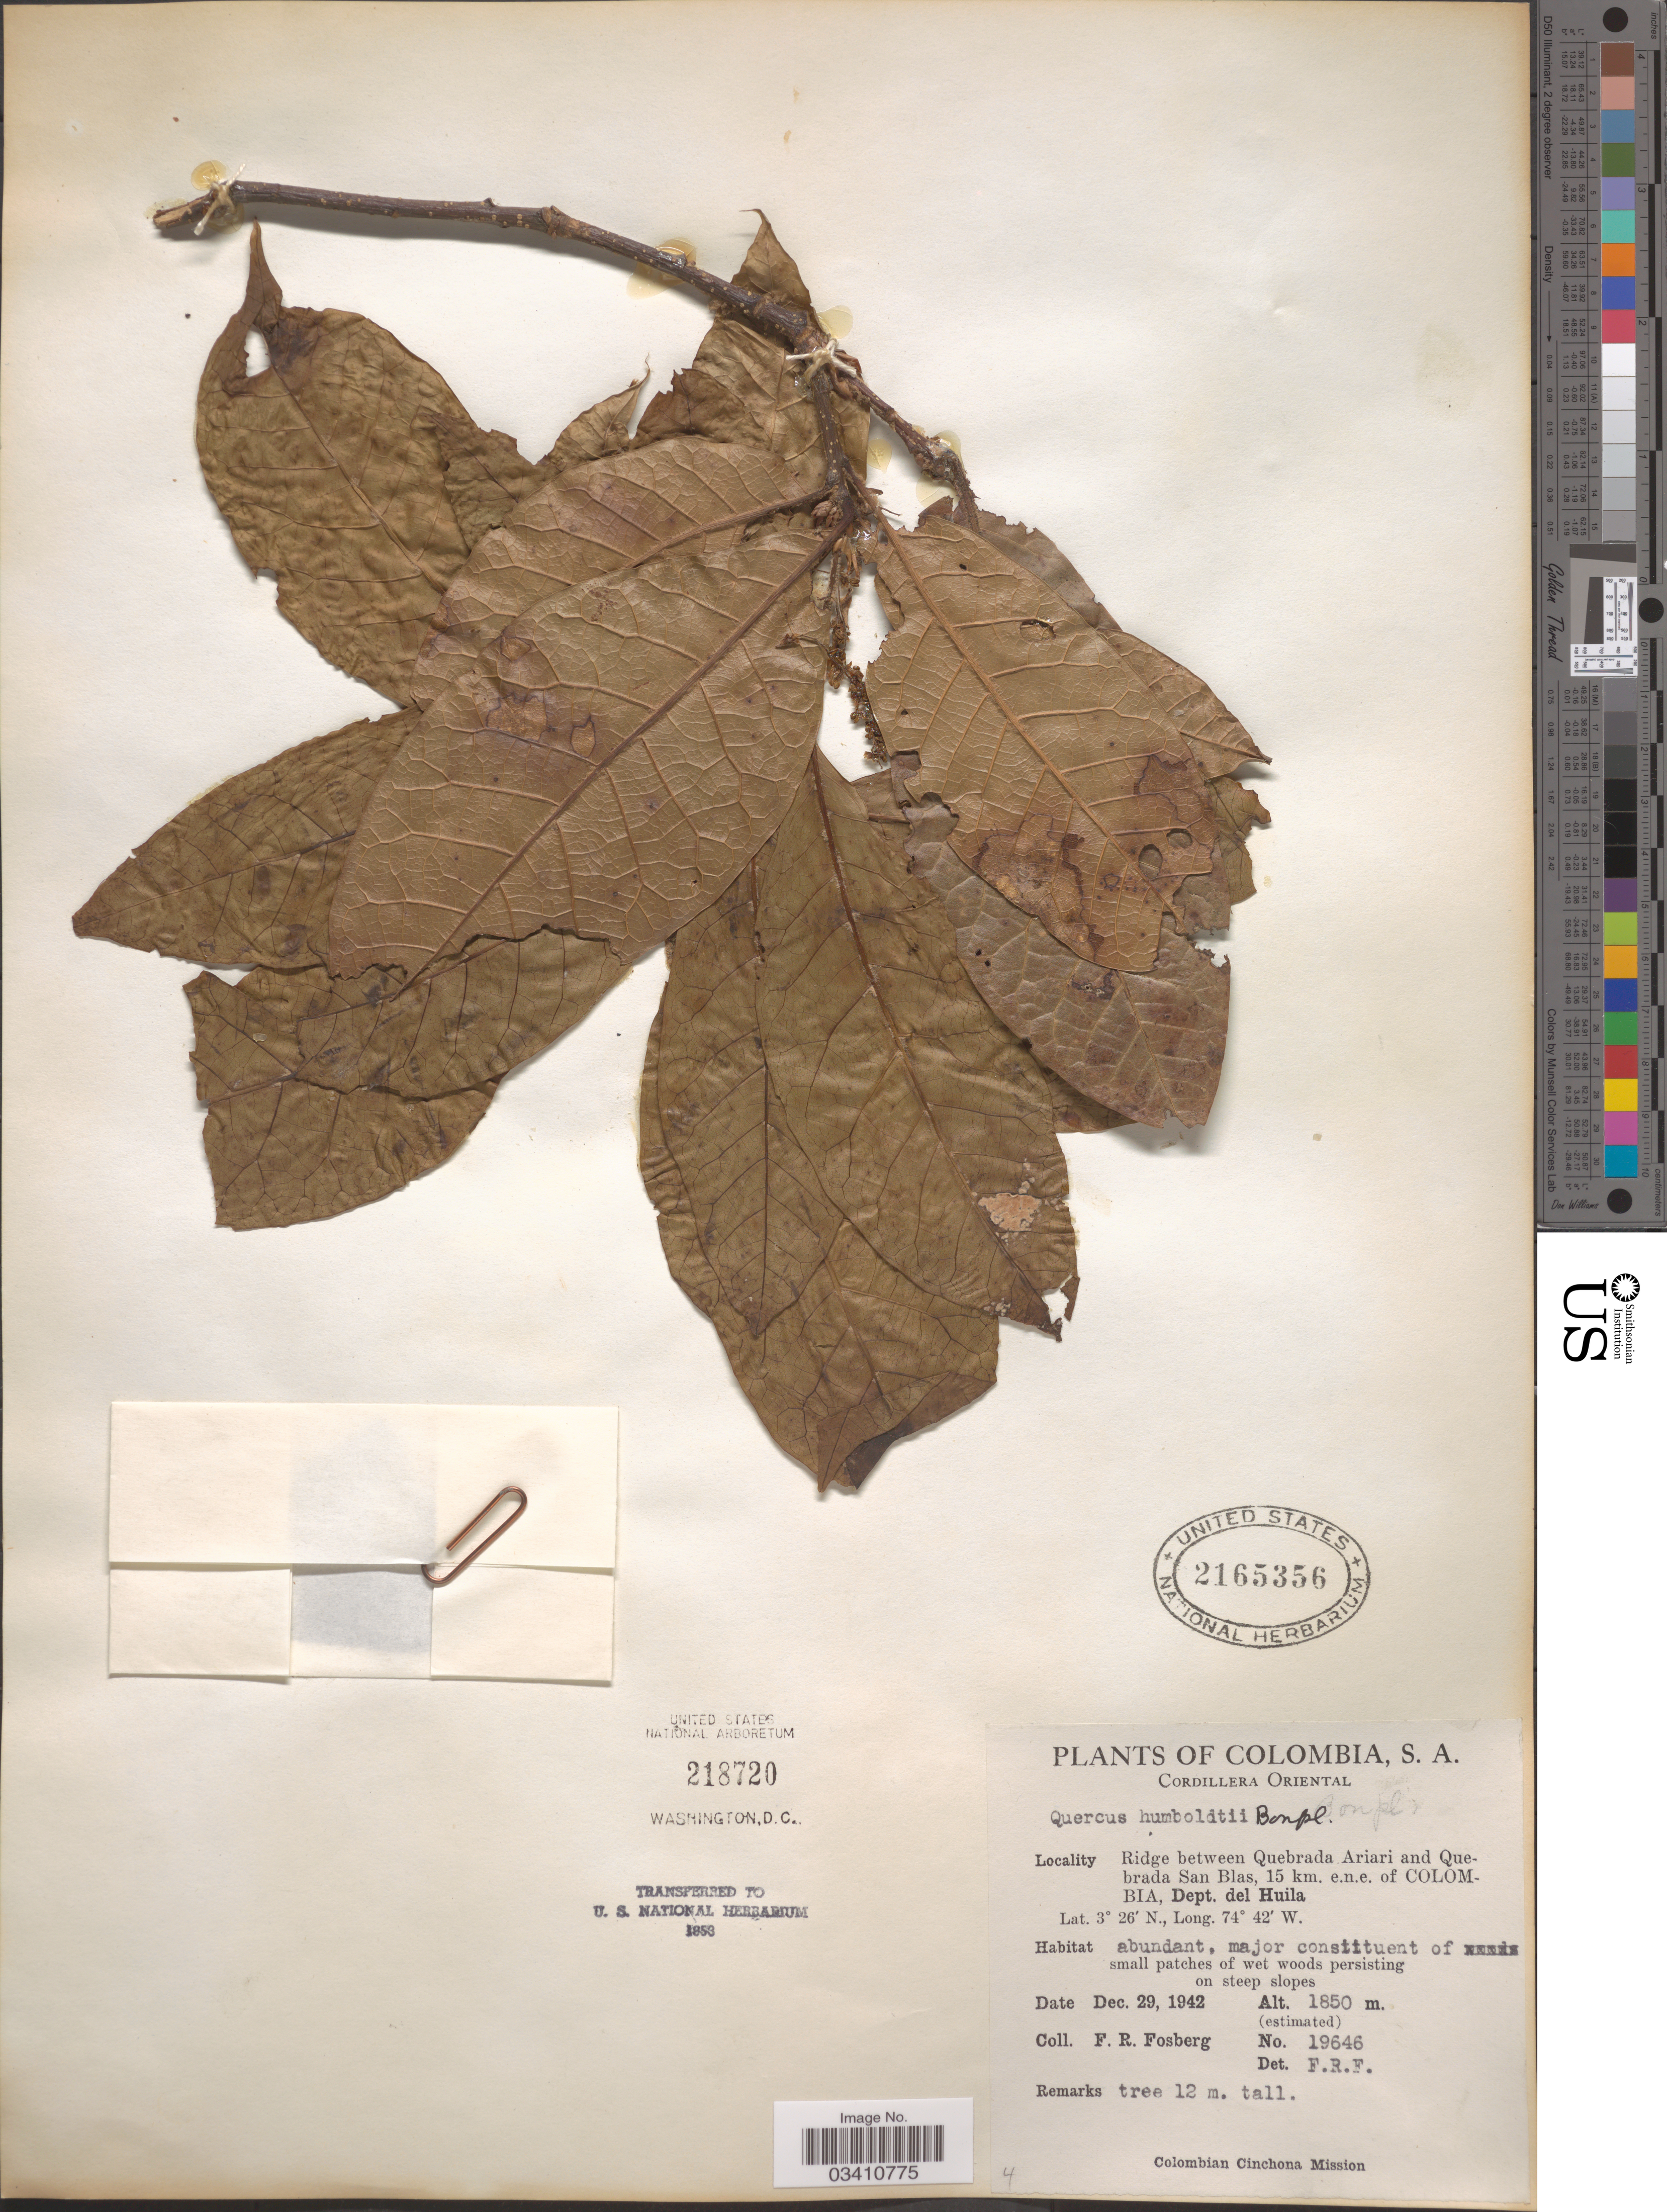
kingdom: Plantae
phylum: Tracheophyta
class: Magnoliopsida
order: Fagales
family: Fagaceae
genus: Quercus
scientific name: Quercus humboldtii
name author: Bonpl.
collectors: F. R. Fosberg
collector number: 19646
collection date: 1942-12-29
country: Colombia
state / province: Huila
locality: Cordillera Oriental. Ridge between Quebrada Ariari and Quebrada San Blas, 15 km. e.n.e. of Colombia, Dept. del Huila.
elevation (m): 1850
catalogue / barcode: US 2165356